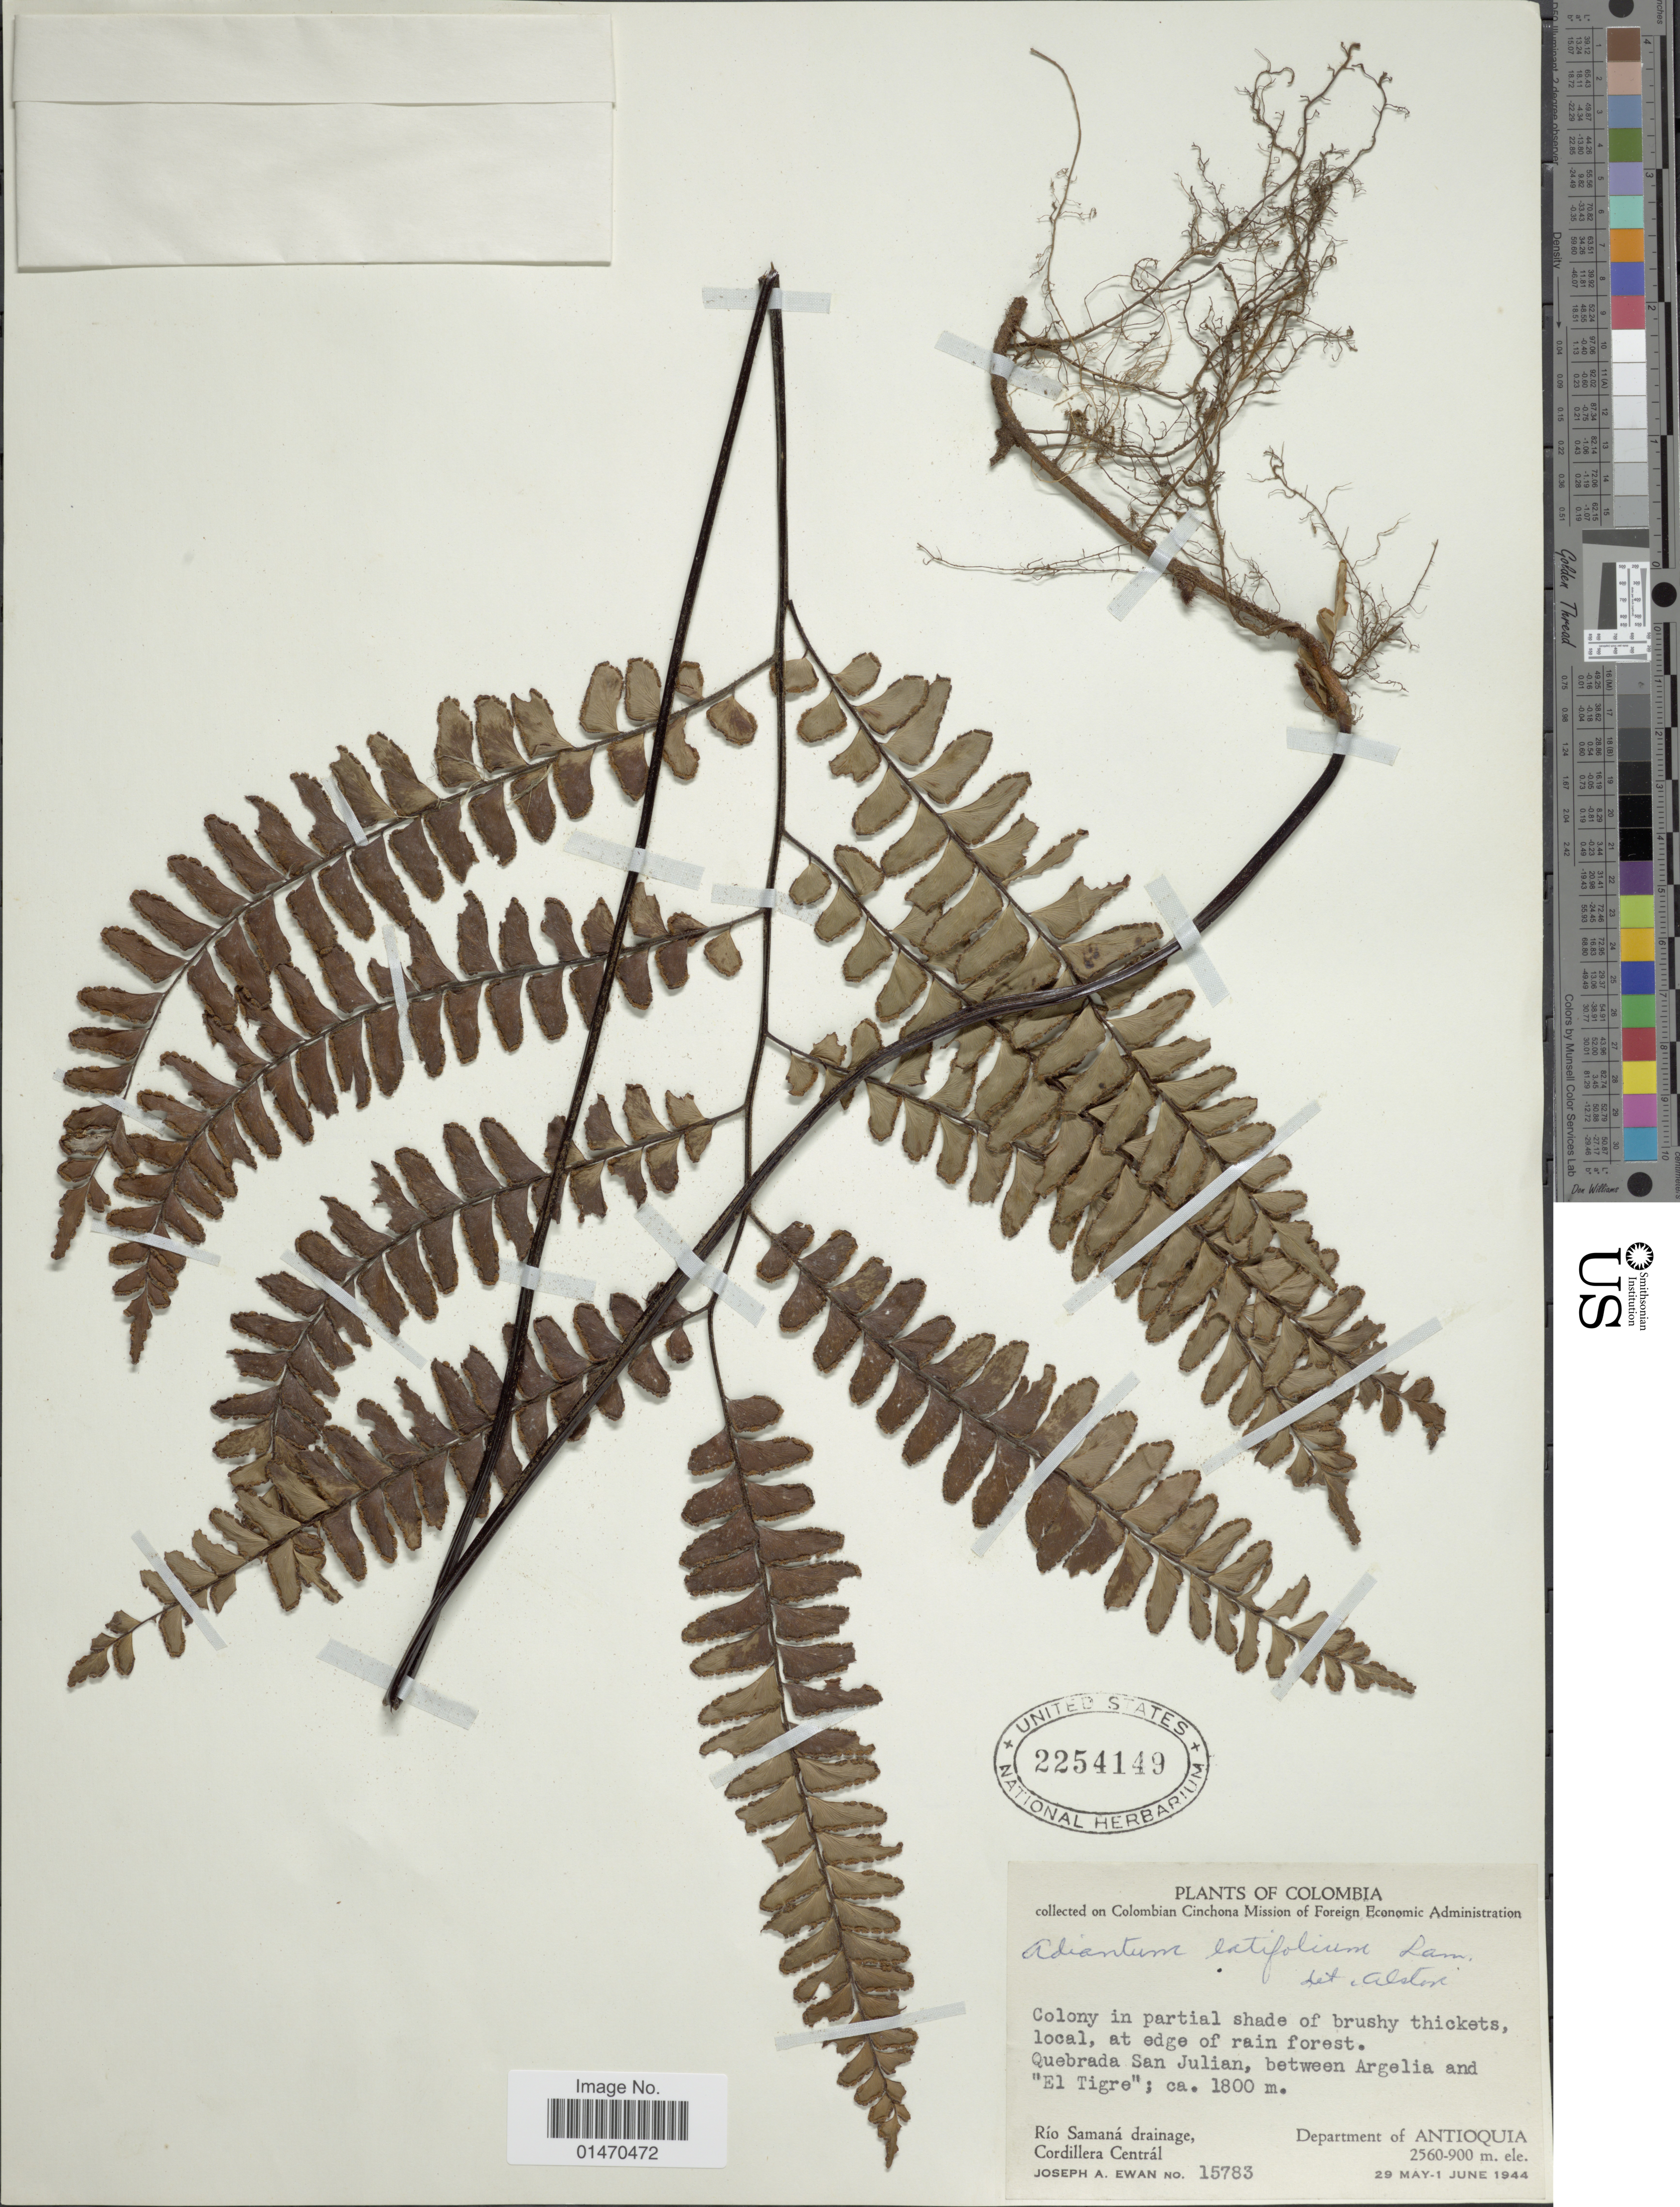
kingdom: Plantae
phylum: Tracheophyta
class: Polypodiopsida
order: Polypodiales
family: Pteridaceae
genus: Adiantum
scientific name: Adiantum latifolium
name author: Lam.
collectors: J. A. Ewan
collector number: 15783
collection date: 1944-05-29/1944-06-01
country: Colombia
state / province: Antioquia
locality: Colonny in partial shade of brushy thickets, local at edge of rain forest, Quebrada San Julian, between Argelia and "El Tigre", Rio Samaná drainage, Cordillera Centrál, Department of Antioquia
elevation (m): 1800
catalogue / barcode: US 2254149